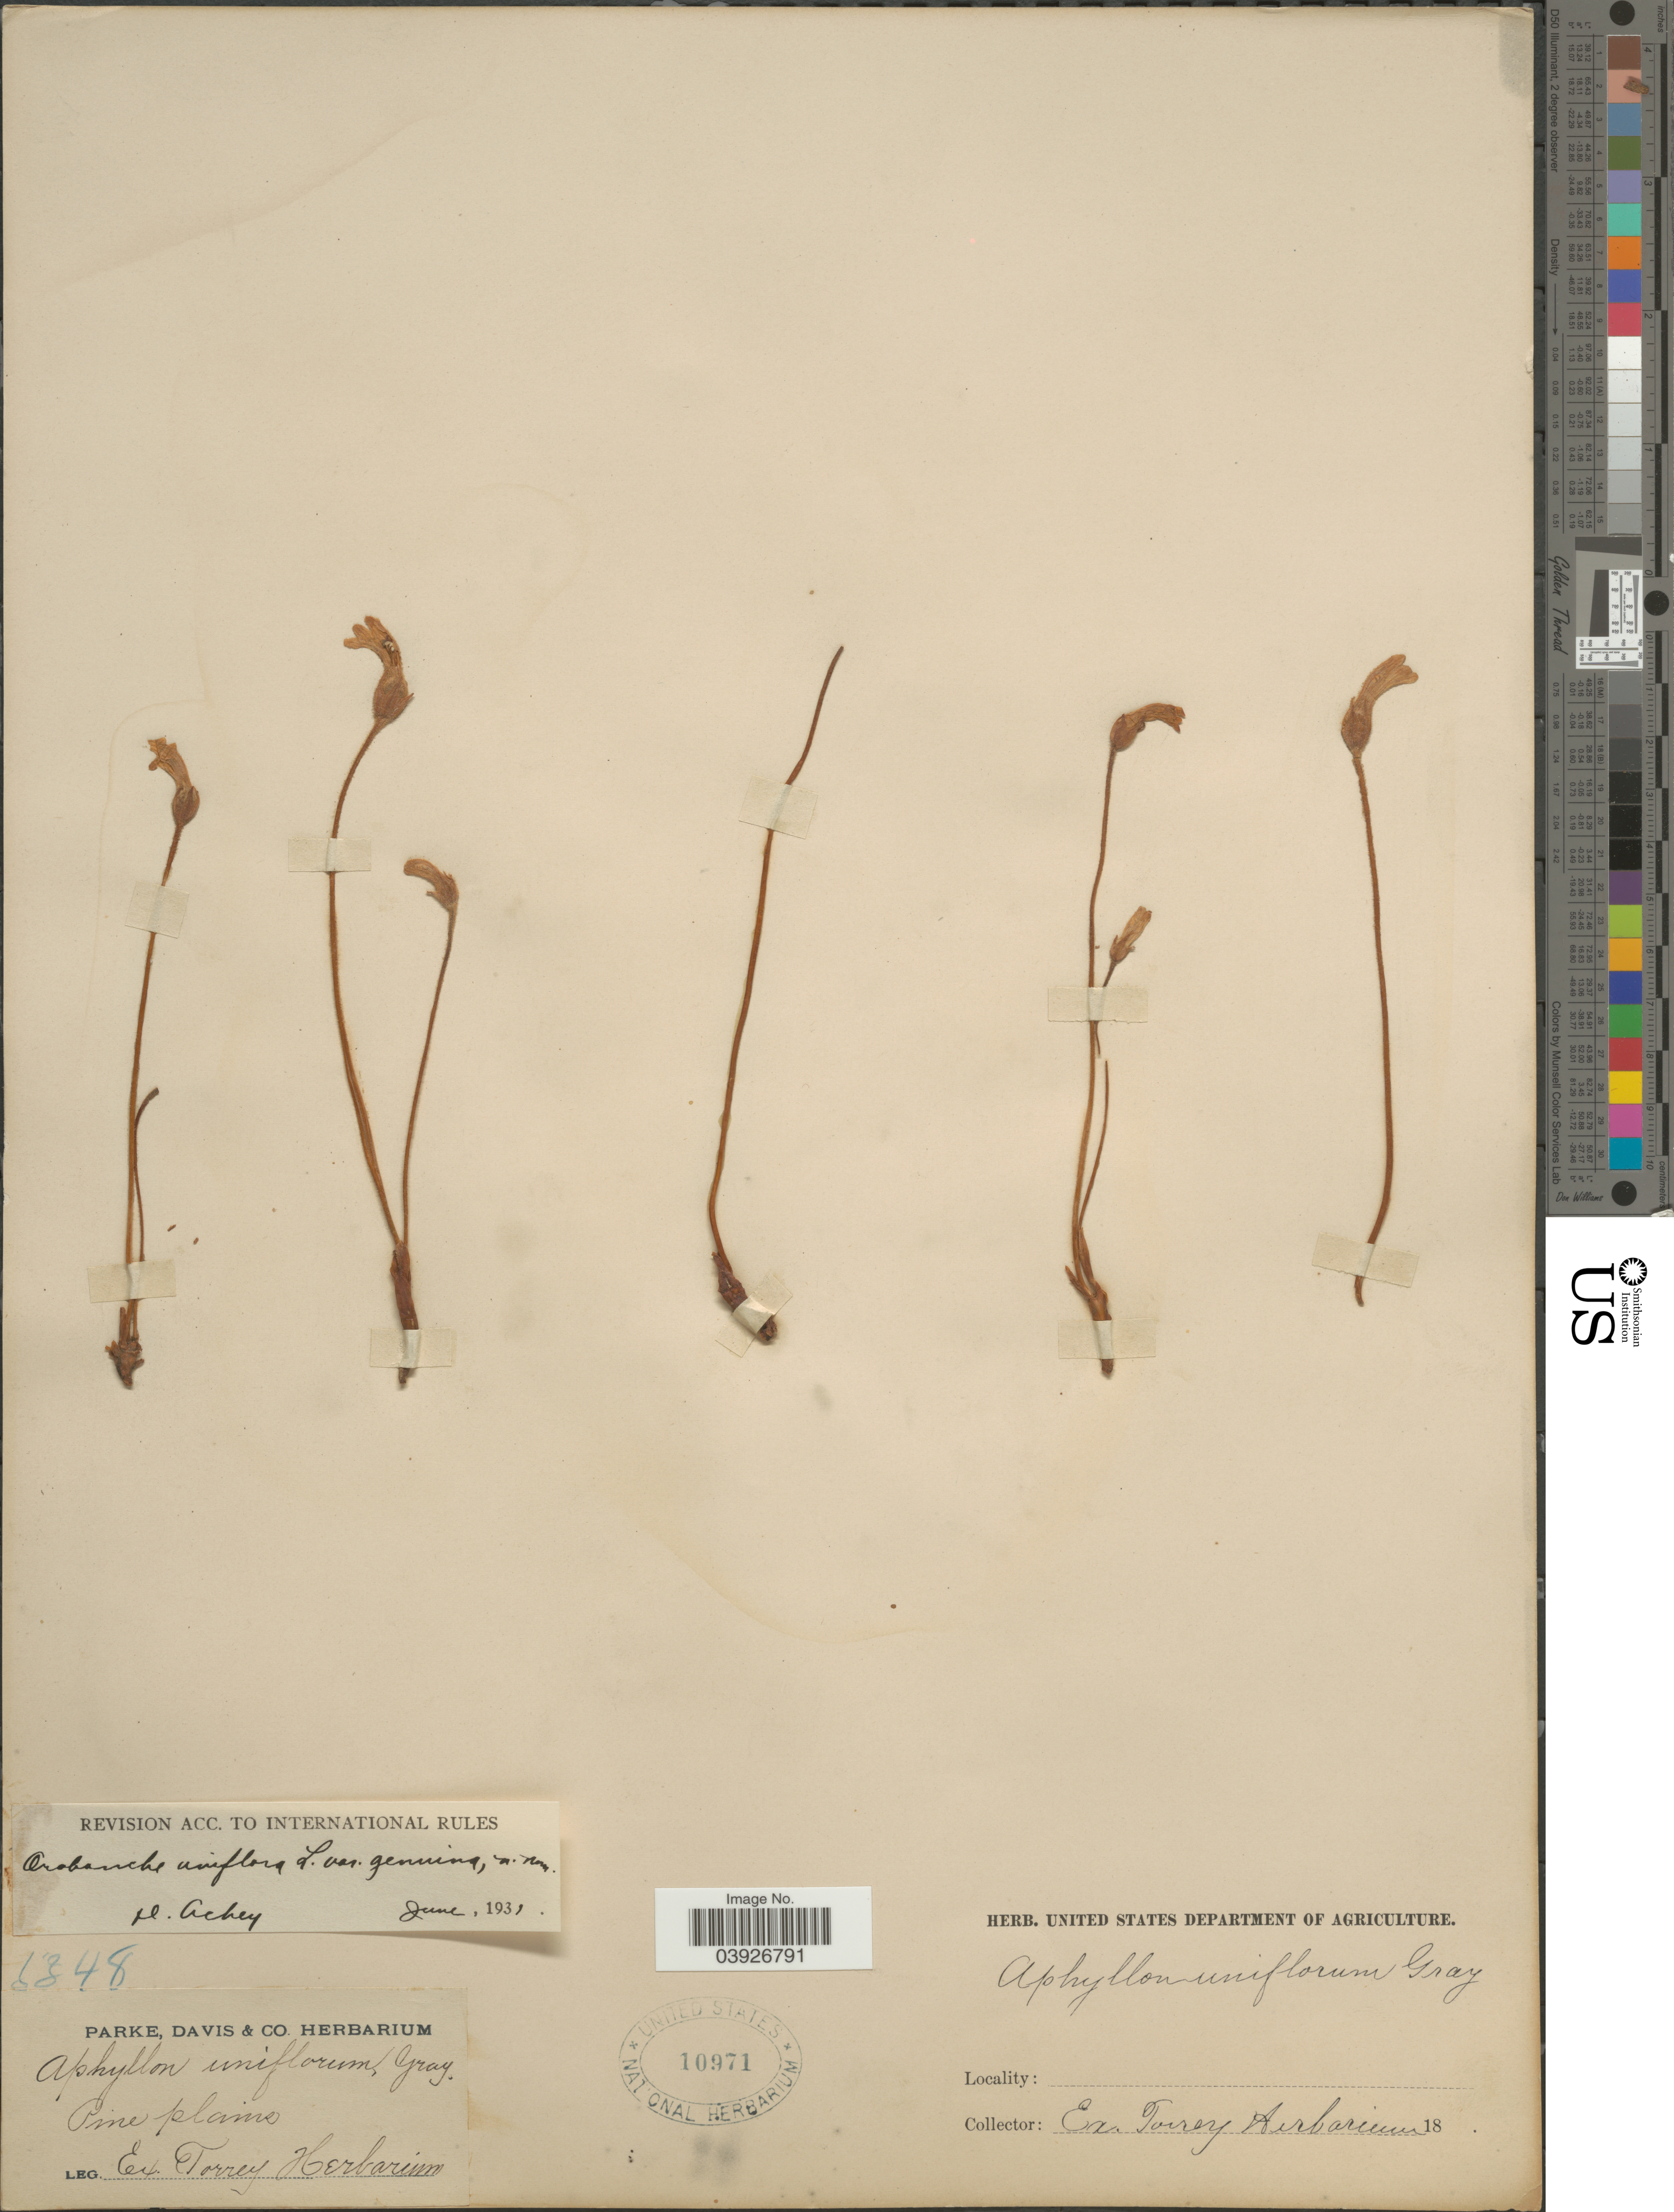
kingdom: Plantae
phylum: Tracheophyta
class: Magnoliopsida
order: Lamiales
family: Orobanchaceae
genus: Aphyllon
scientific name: Aphyllon uniflorum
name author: A. Gray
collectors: Ex herb. Torrey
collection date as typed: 18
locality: Parke, Davis & CO. Pine plains.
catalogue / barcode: US 10971